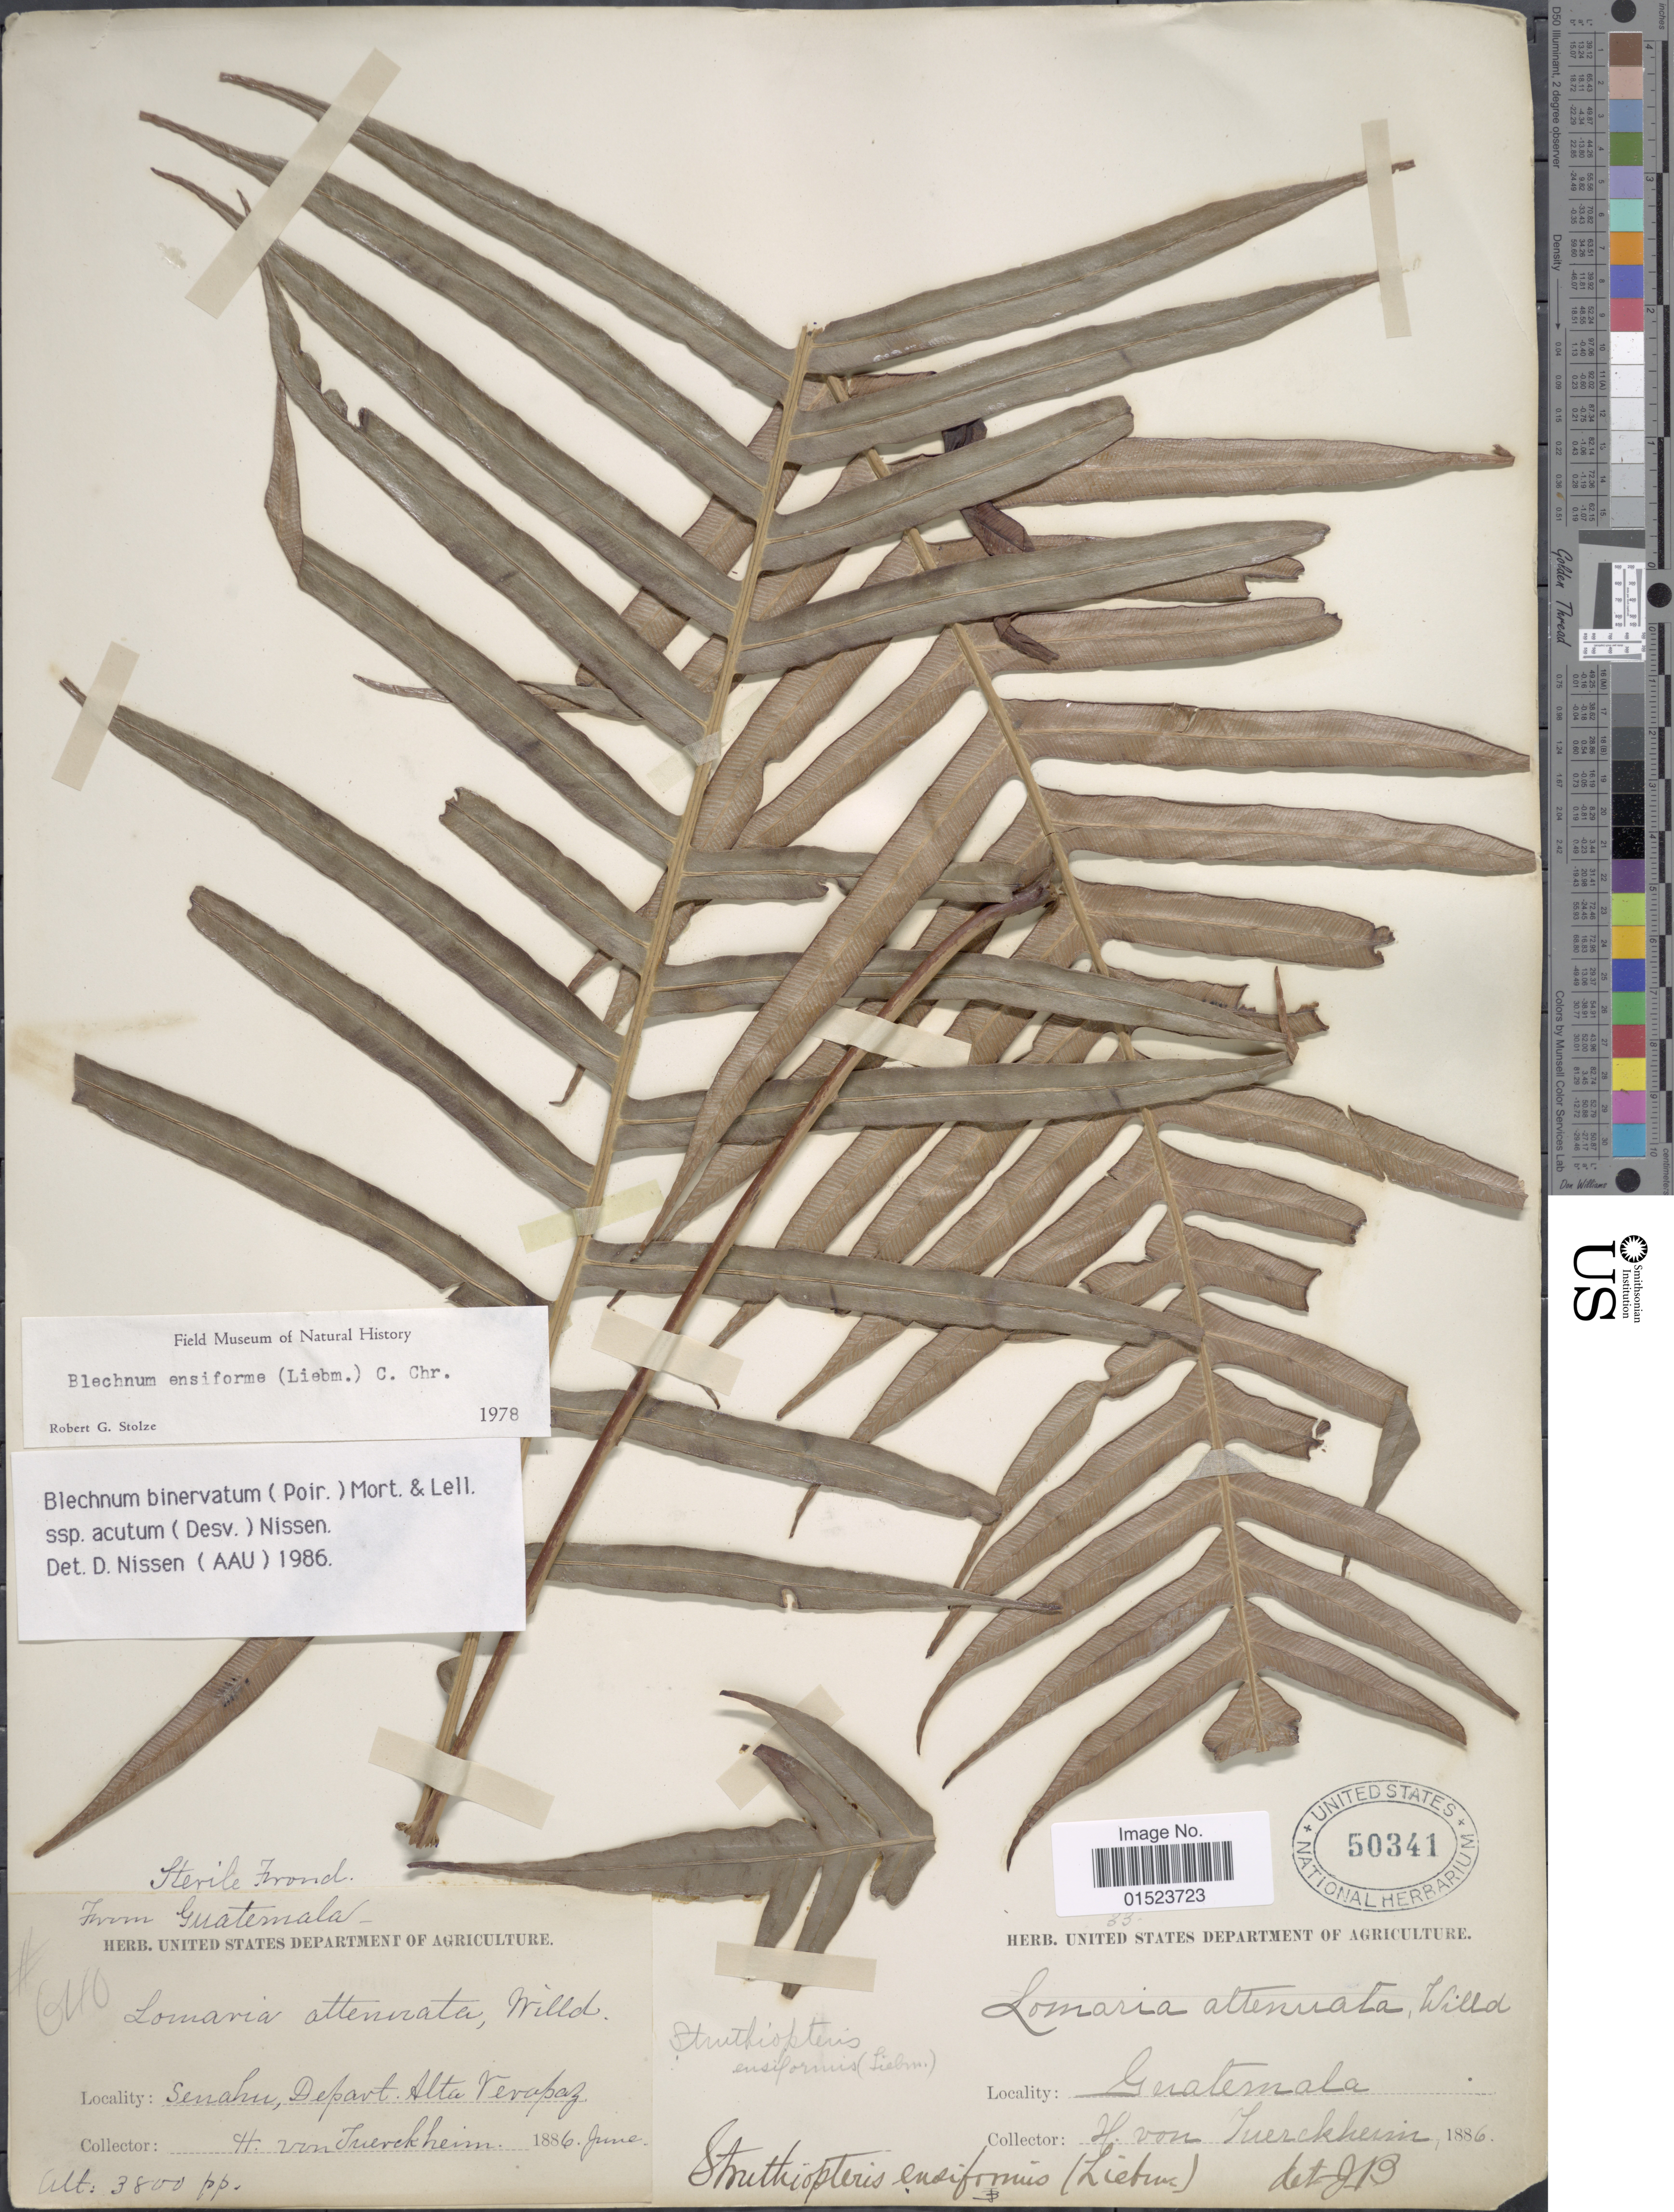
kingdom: Plantae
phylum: Tracheophyta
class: Polypodiopsida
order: Polypodiales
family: Blechnaceae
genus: Blechnum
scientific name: Blechnum ensiforme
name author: (Liebm.) C. Chr.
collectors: H. von Türckheim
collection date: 1886-06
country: Guatemala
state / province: Alta Verapaz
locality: Senahu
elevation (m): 1158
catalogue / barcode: US 50341